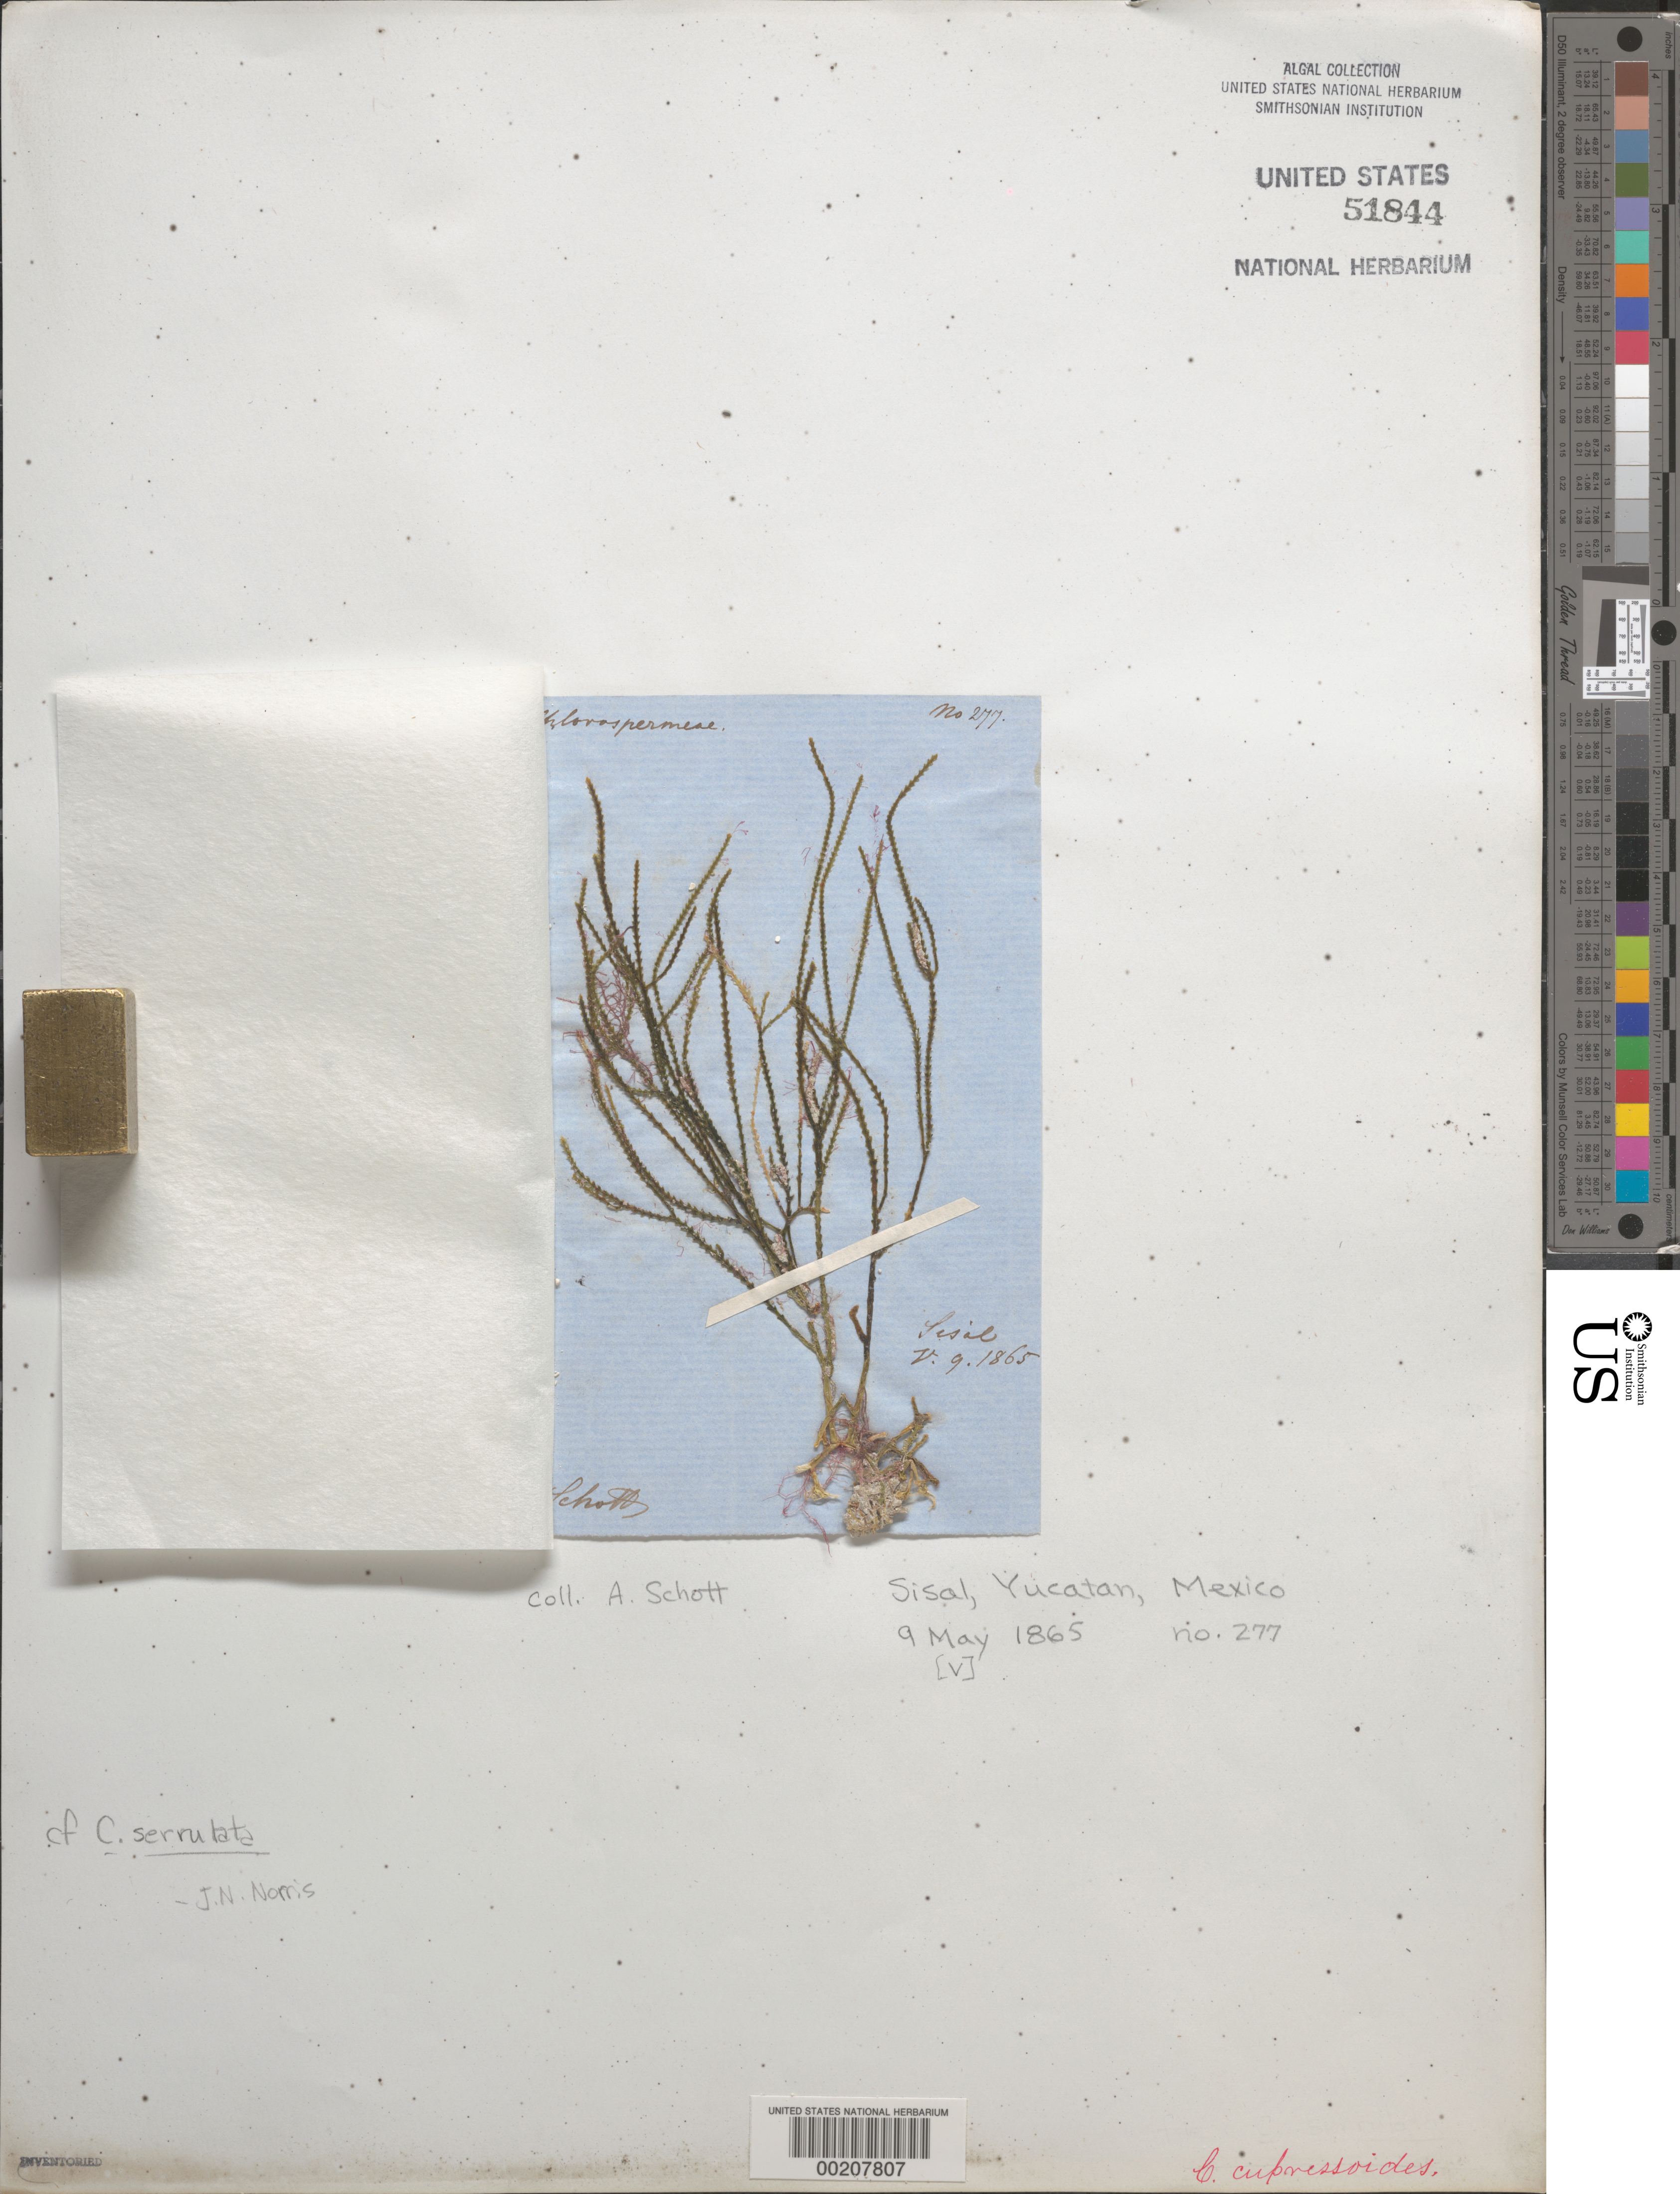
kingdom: Plantae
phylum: Chlorophyta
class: Ulvophyceae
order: Bryopsidales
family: Caulerpaceae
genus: Caulerpa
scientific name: Caulerpa cupressoides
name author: (Vahl) C. Agardh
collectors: A. C. V. Schott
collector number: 277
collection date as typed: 09 May 1865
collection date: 1865-05-09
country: Mexico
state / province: Yucatan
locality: Sisal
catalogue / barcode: US 51844